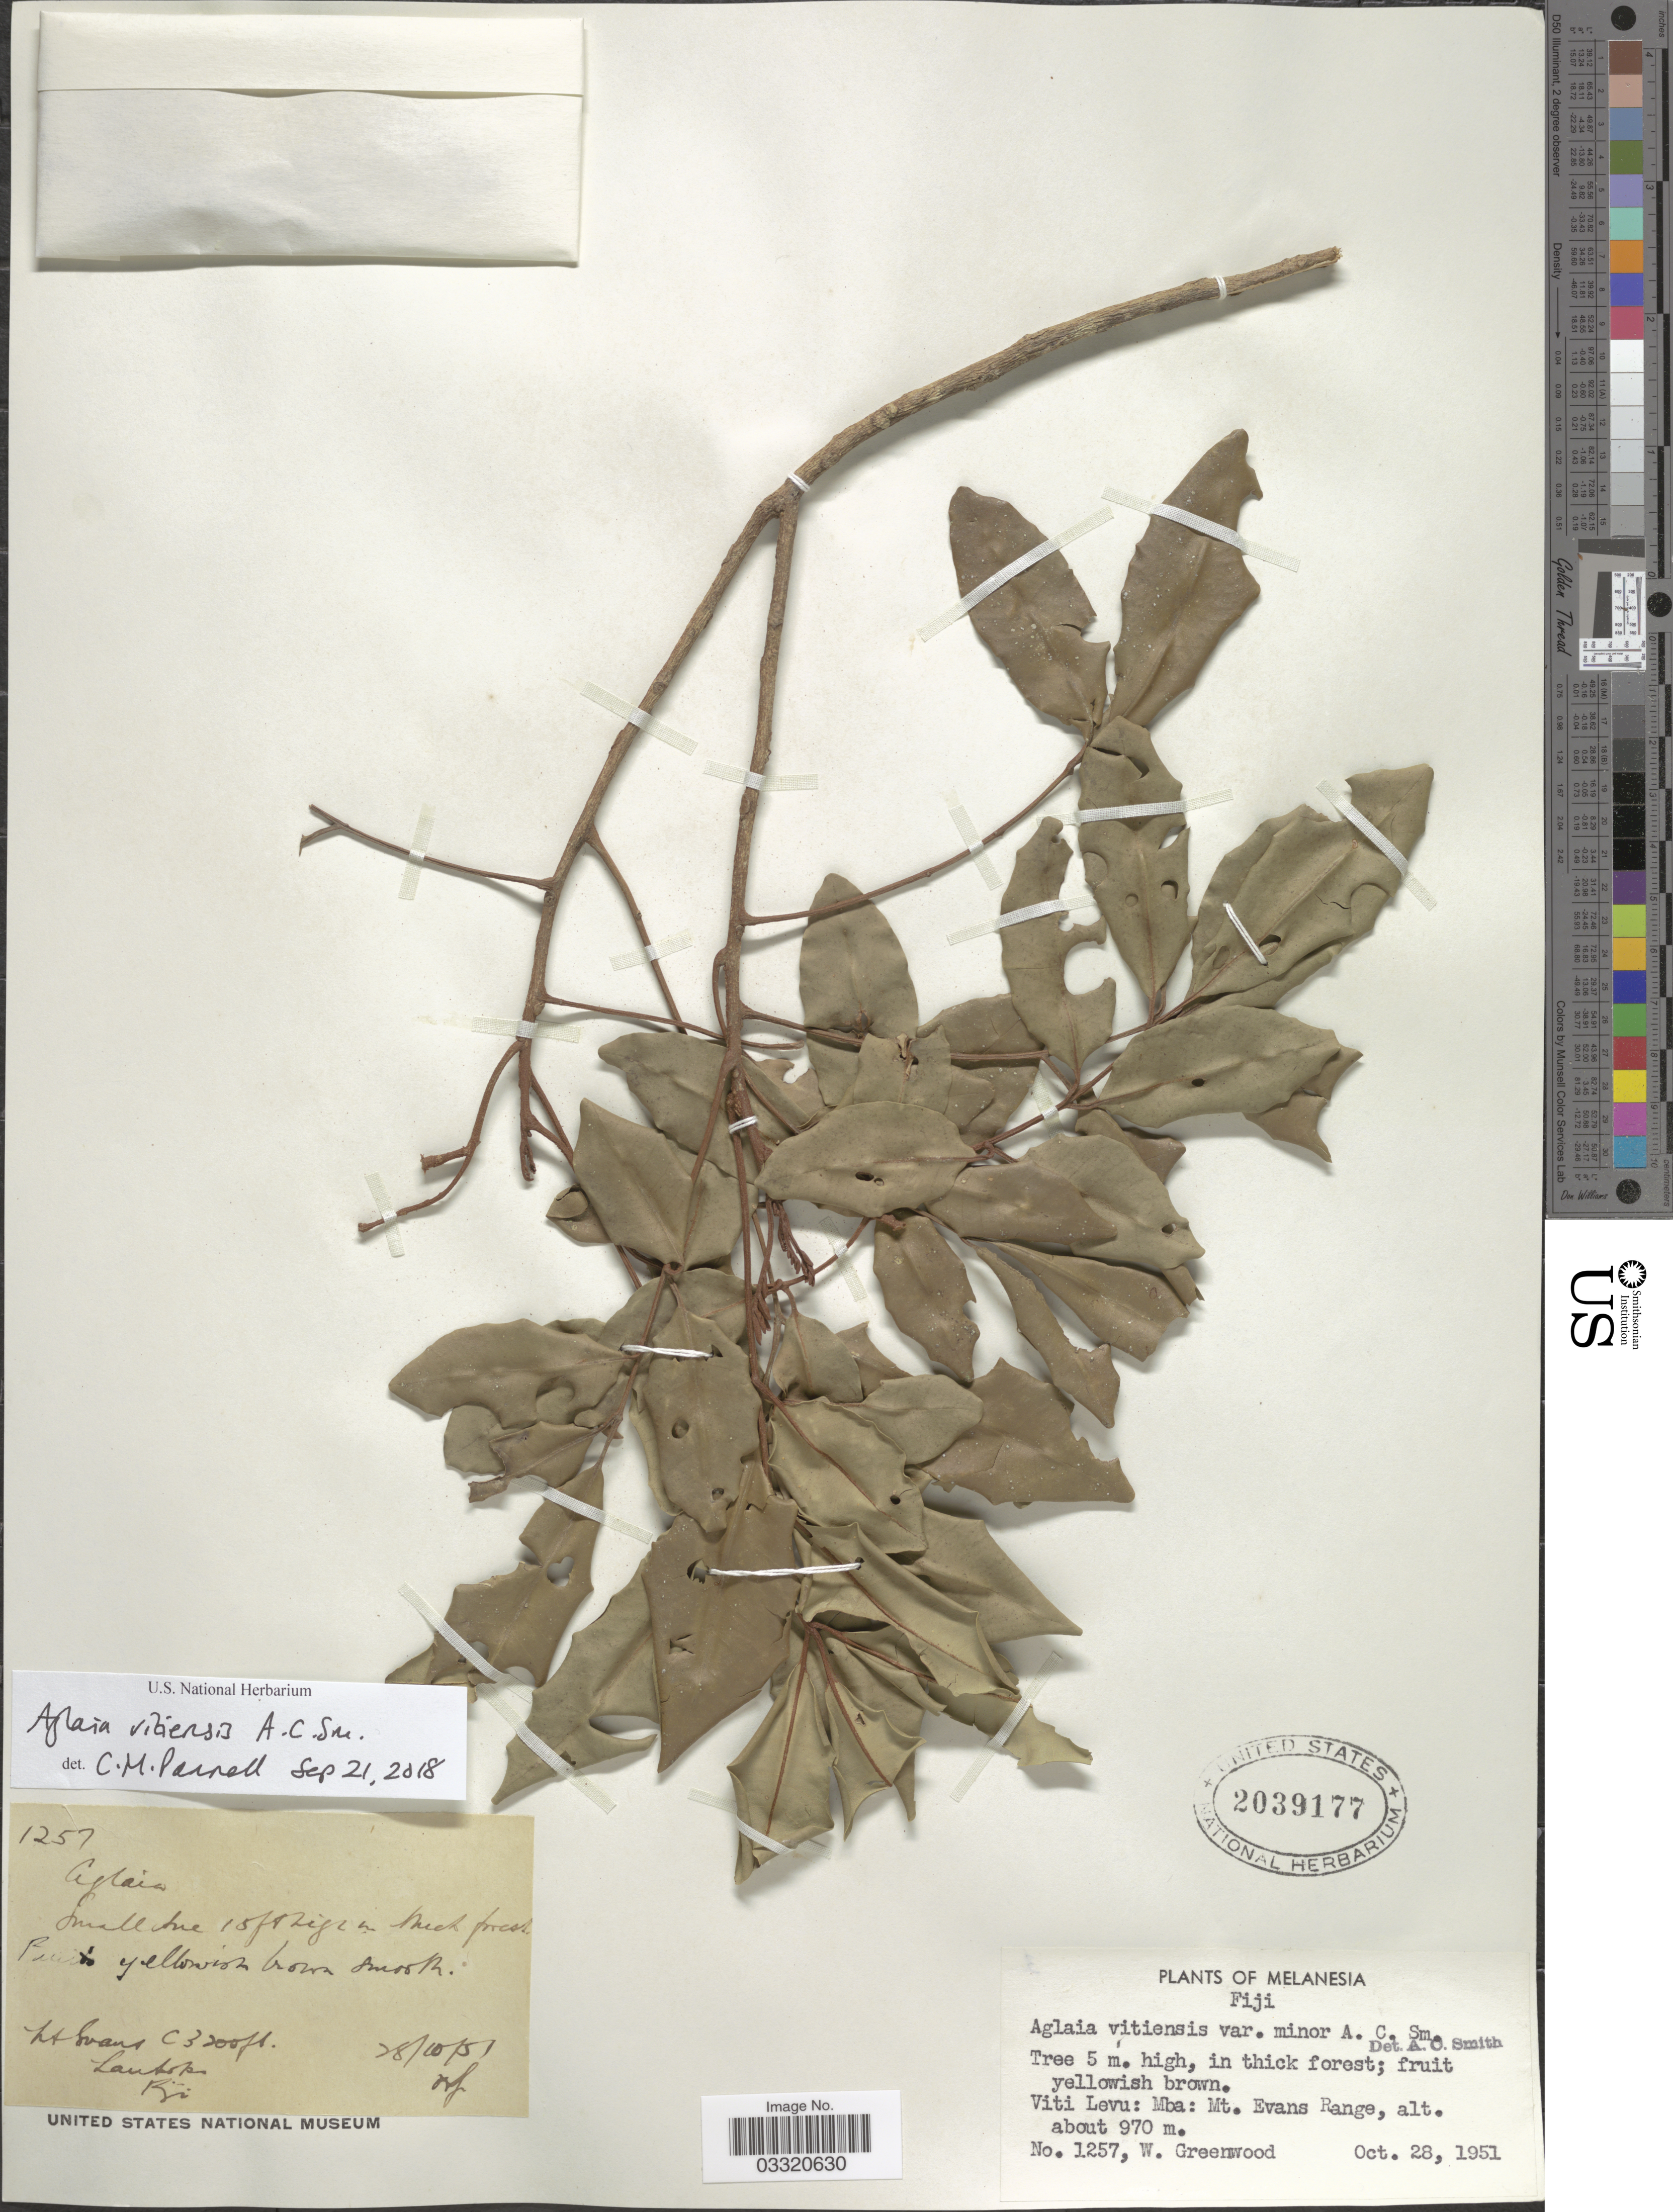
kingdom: Plantae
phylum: Tracheophyta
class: Magnoliopsida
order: Sapindales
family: Meliaceae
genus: Aglaia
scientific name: Aglaia vitiensis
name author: A.C. Sm.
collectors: W. Greenwood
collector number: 1257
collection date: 1951-10-28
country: Fiji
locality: Melanesia. Viti Levu: Mba: Mt. Evans Range.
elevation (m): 970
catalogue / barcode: US 2039177